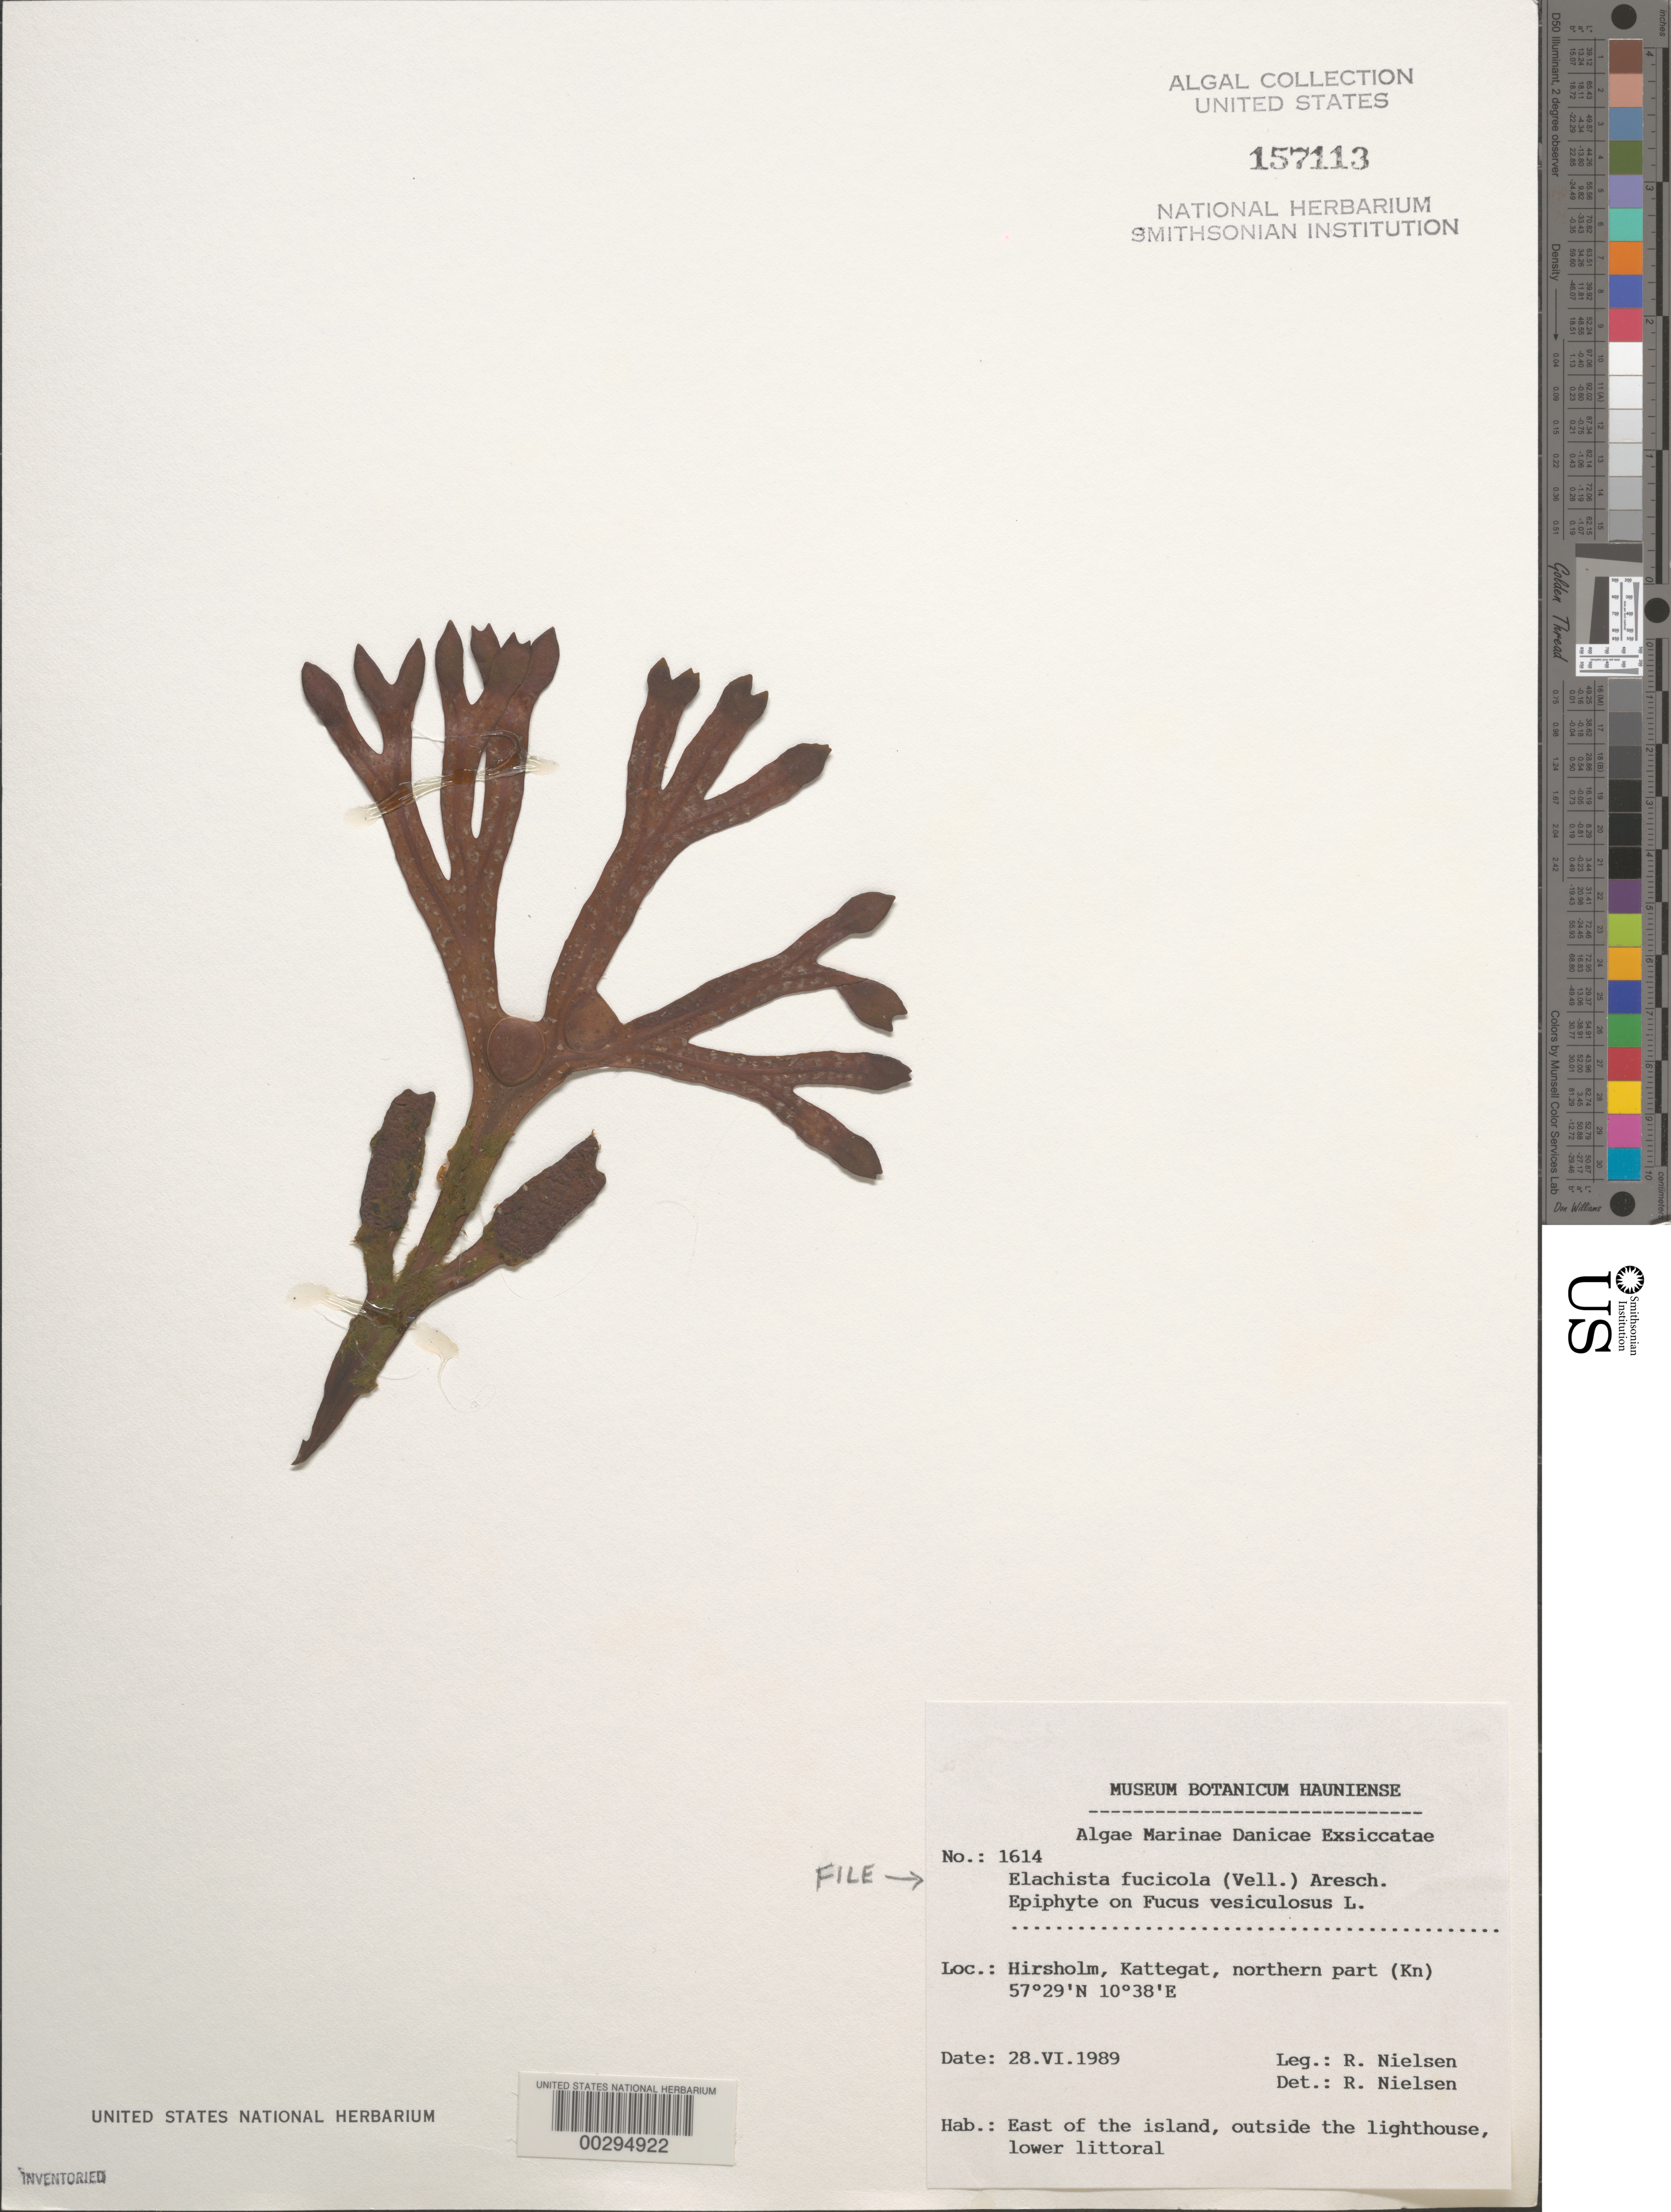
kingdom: Chromista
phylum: Ochrophyta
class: Phaeophyceae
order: Ectocarpales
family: Chordariaceae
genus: Elachista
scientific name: Elachista fucicola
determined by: Nielsen, R.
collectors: R. Nielsen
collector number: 1614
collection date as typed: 28 Jun 1989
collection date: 1989-06-28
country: Denmark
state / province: Nordjylland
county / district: Frederikshavn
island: Hirsholm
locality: Kattegat, northern part; east of the island, south of lighthouse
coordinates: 57 29'N, 10 38'E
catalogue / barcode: US 157113